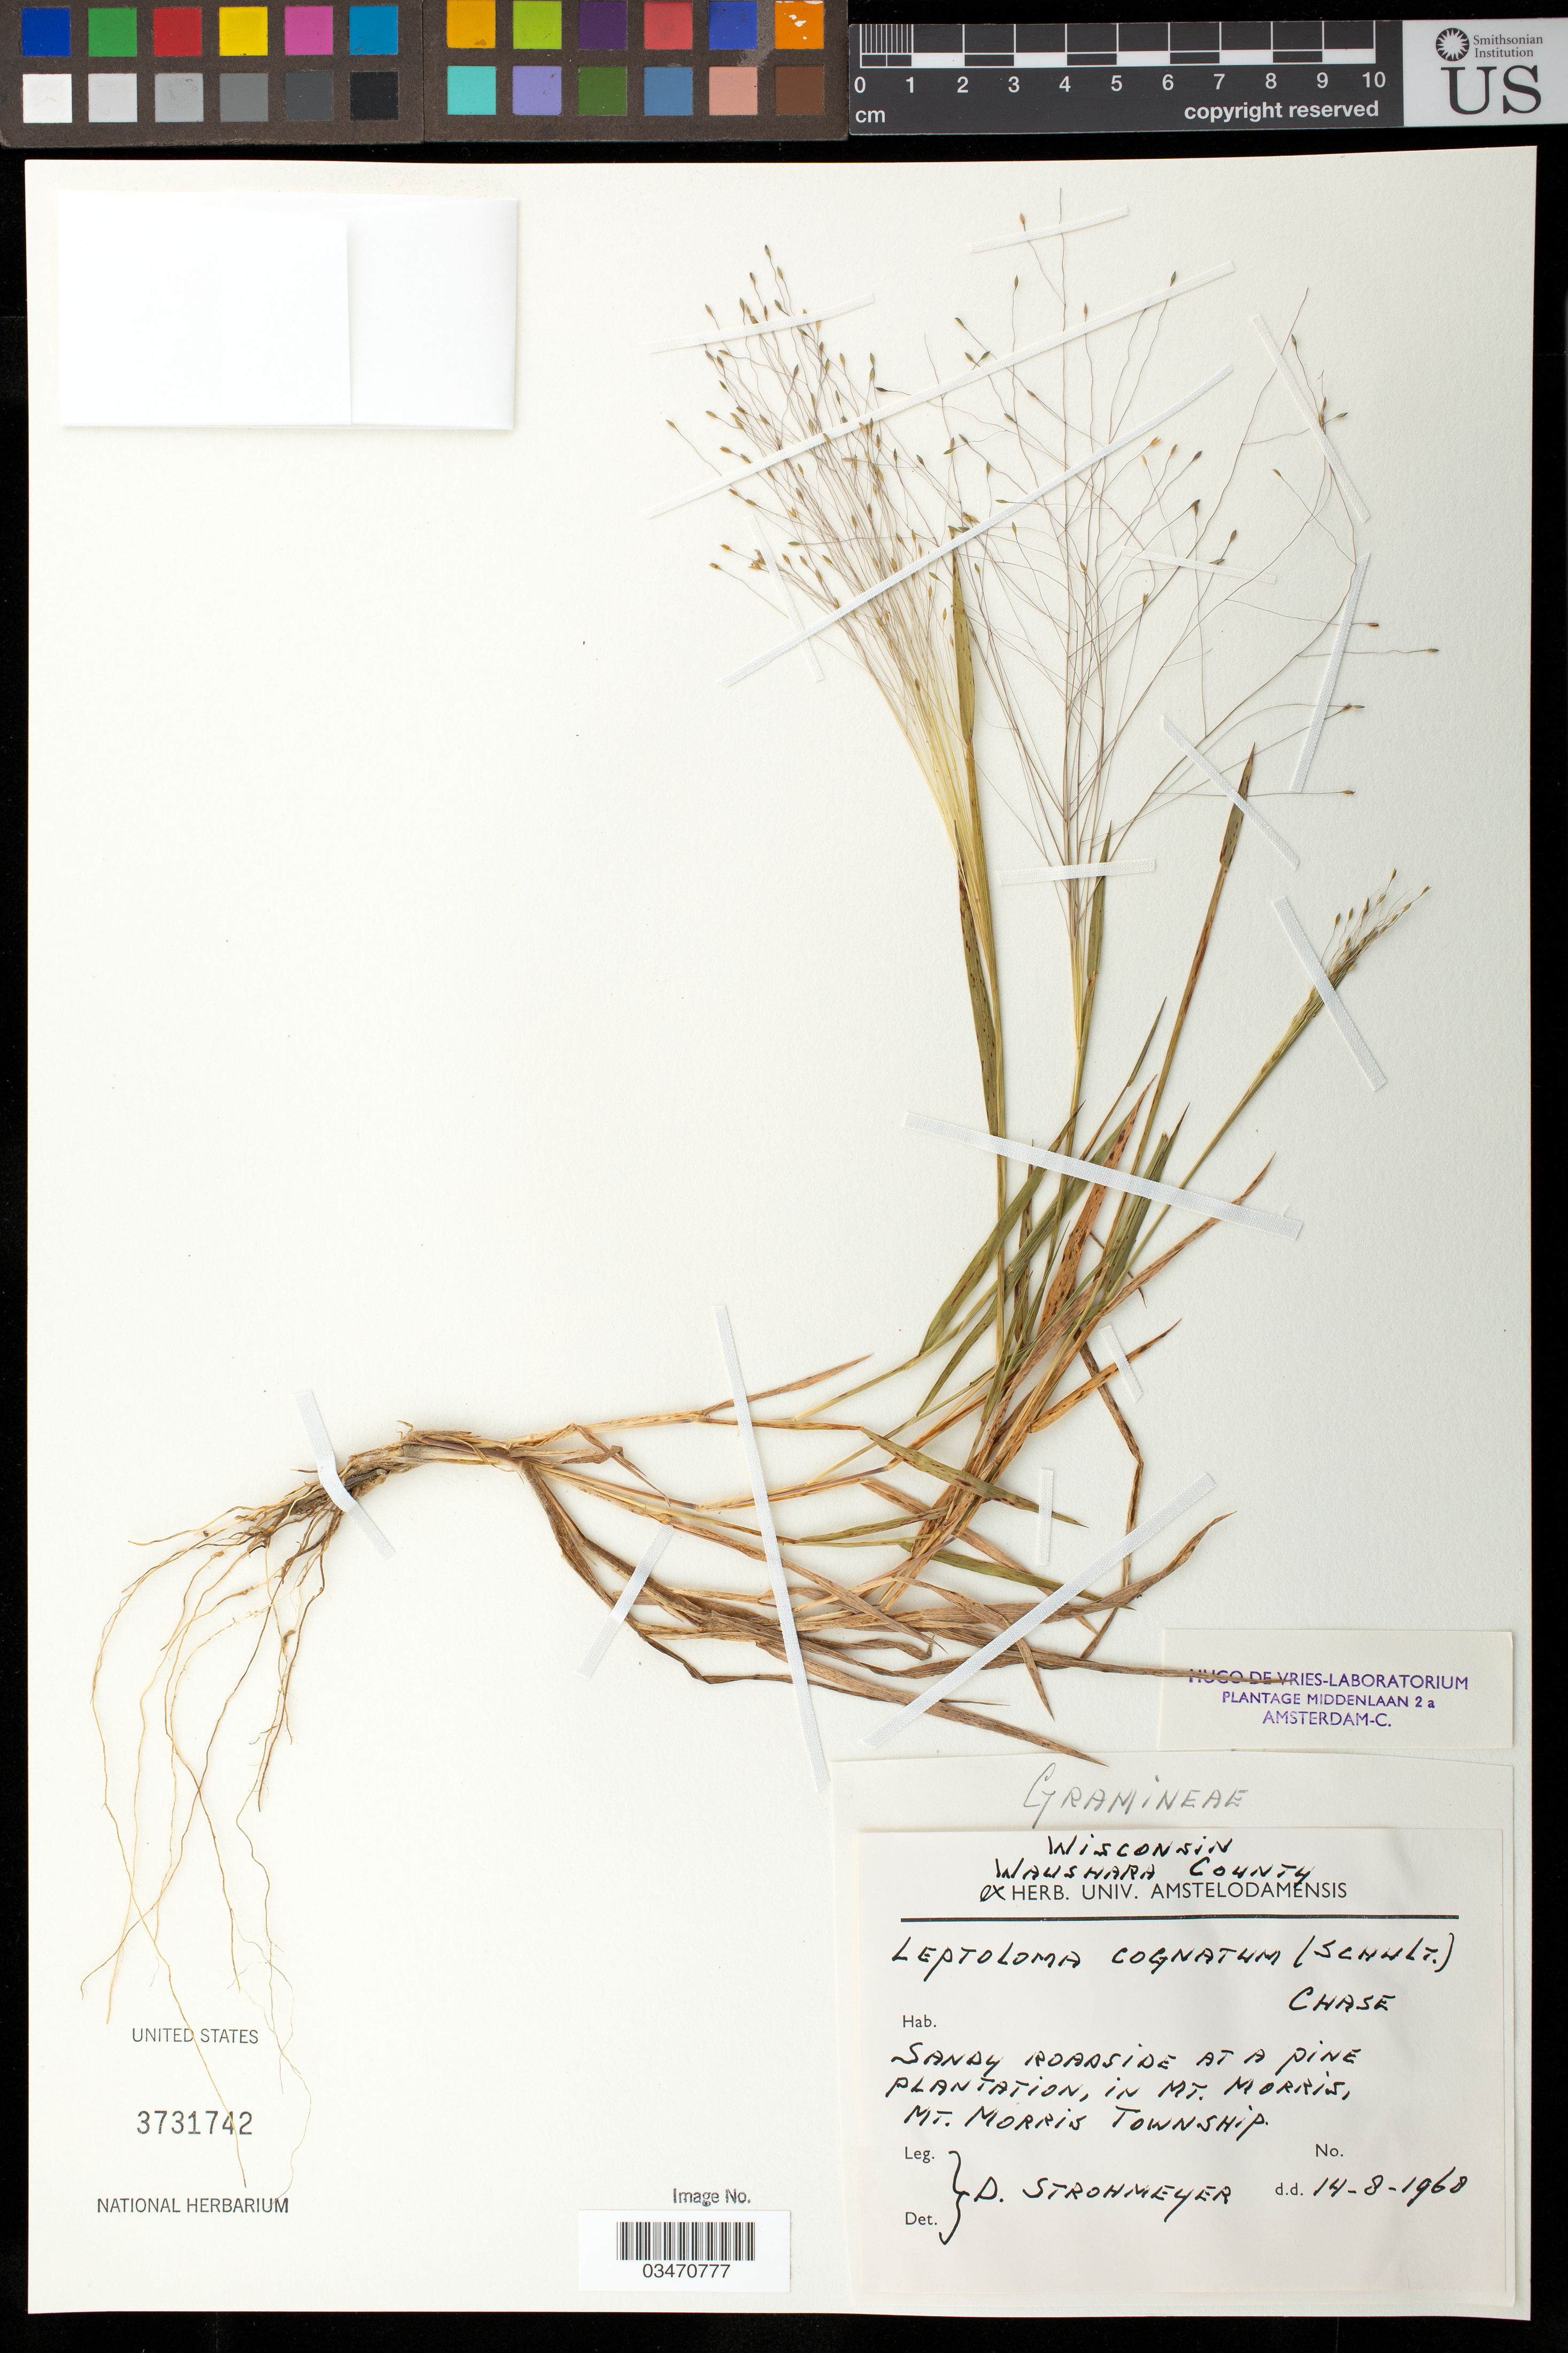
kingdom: Plantae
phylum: Tracheophyta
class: Liliopsida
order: Poales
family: Poaceae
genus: Digitaria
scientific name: Digitaria cognata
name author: (Scult.) Pilg.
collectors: D. Strohmeyer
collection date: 1960-08-14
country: United States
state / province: Wisconsin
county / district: Waushara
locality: Mt. Morris Township, Mt. Morris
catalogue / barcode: US 3731742